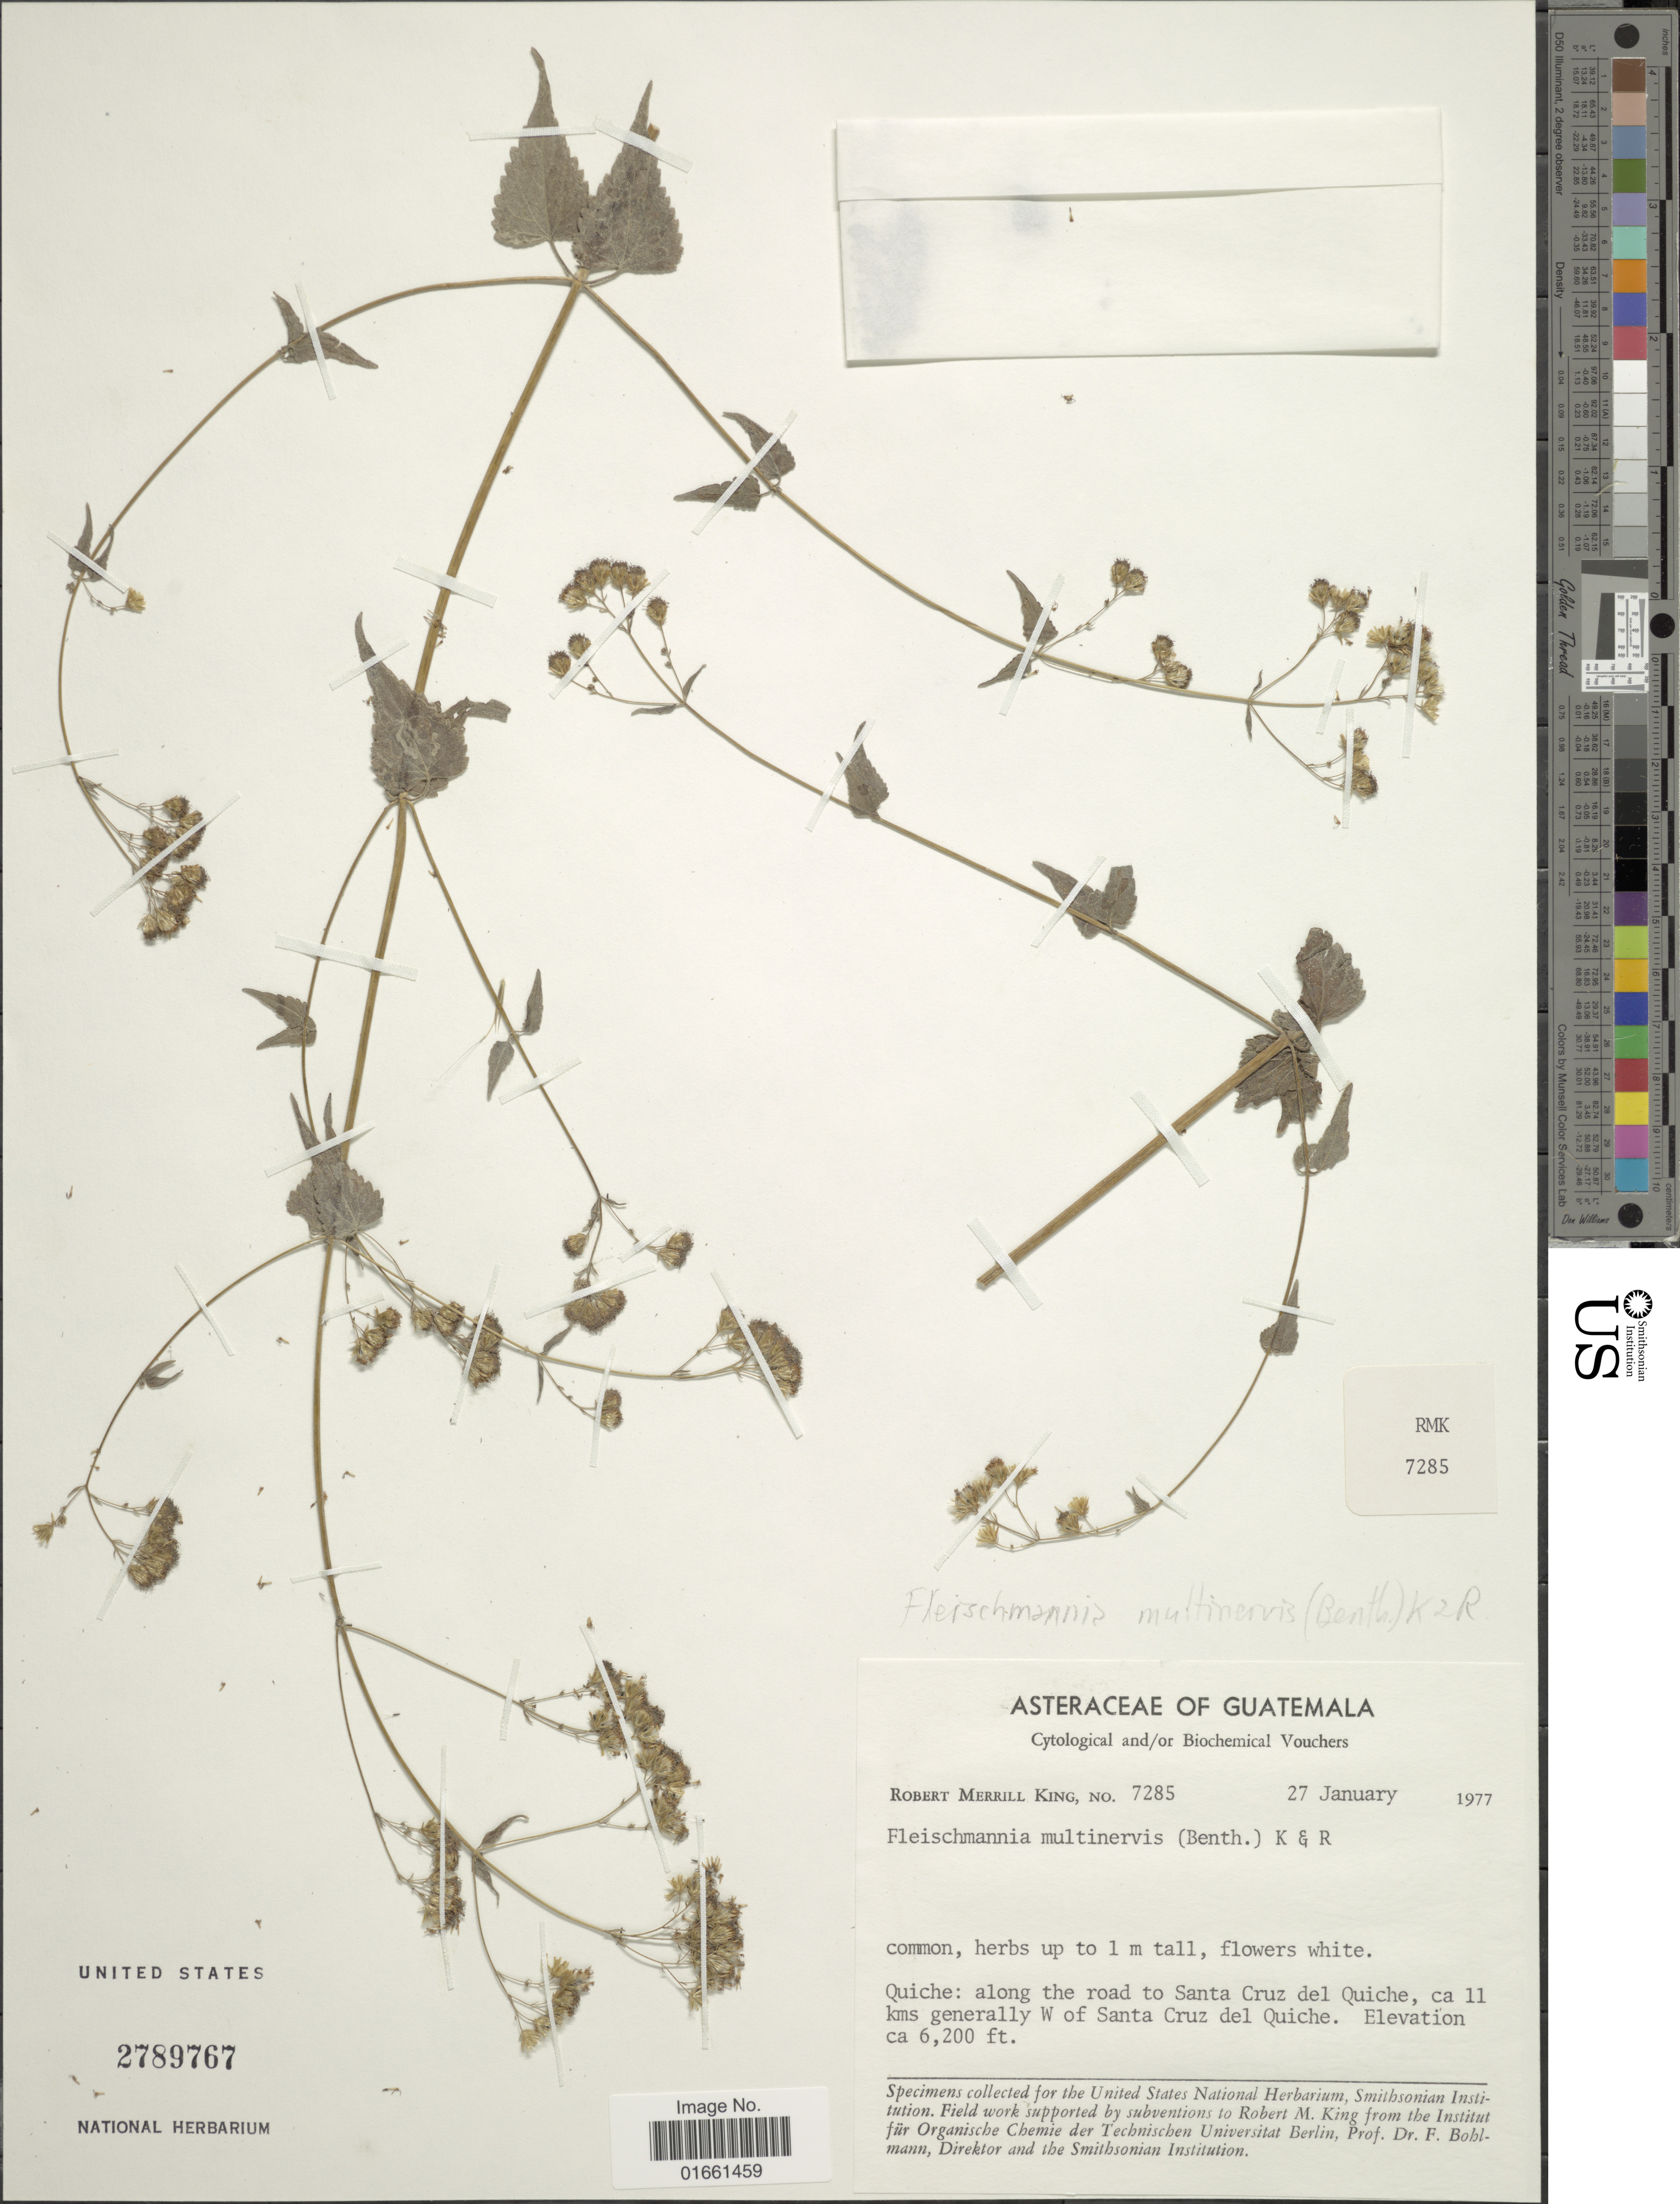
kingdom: Plantae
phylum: Tracheophyta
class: Magnoliopsida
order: Asterales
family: Asteraceae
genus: Fleischmannia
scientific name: Fleischmannia multinervis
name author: (Benth.) R.M. King & H. Rob.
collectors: R. M. King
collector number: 7285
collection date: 1977-01-27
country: Guatemala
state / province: El Quiché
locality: Along the road to Santa Cruz del Quiche, ca 11 kms gererally W of Santa Cruz del Quiche.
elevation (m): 1890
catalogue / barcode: US 2789767